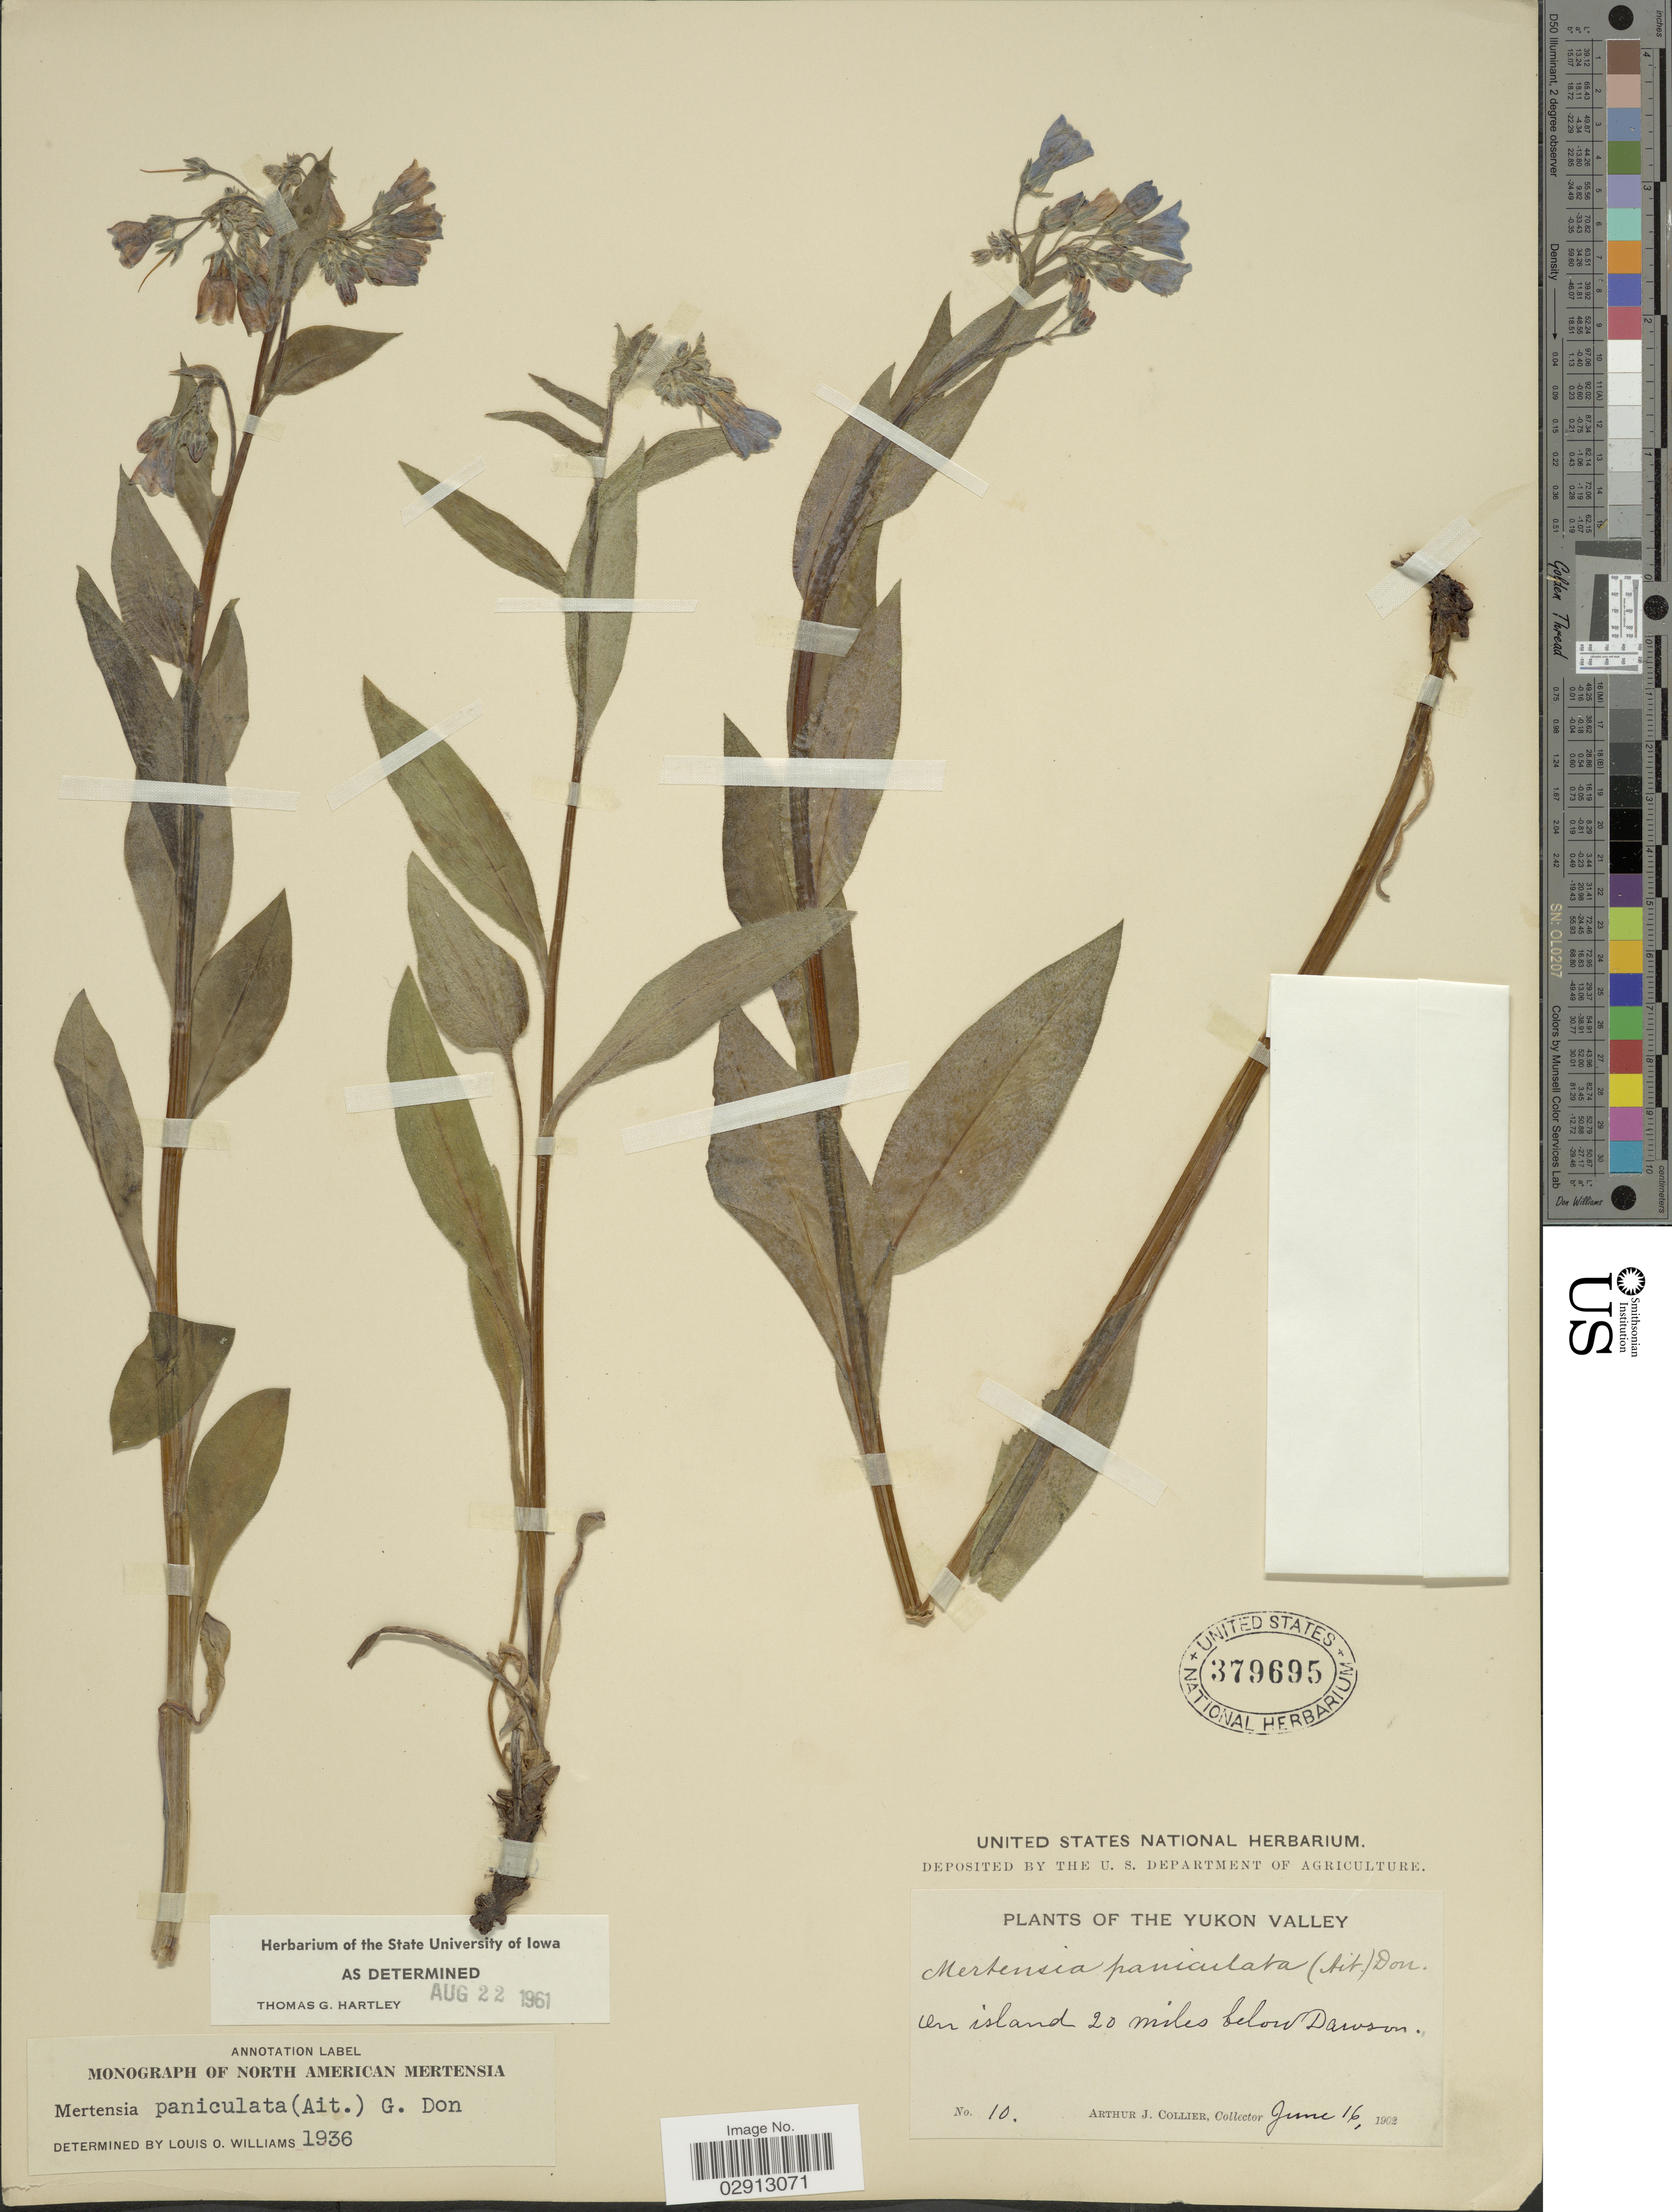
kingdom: Plantae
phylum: Tracheophyta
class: Magnoliopsida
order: Boraginales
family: Boraginaceae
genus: Mertensia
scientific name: Mertensia paniculata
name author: (Aiton) G. Don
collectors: A. Collier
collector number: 10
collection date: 1902-06-16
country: Canada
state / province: Yukon Territory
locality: The Yukon Valley. On island 20 miles below Dawson.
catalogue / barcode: US 379695